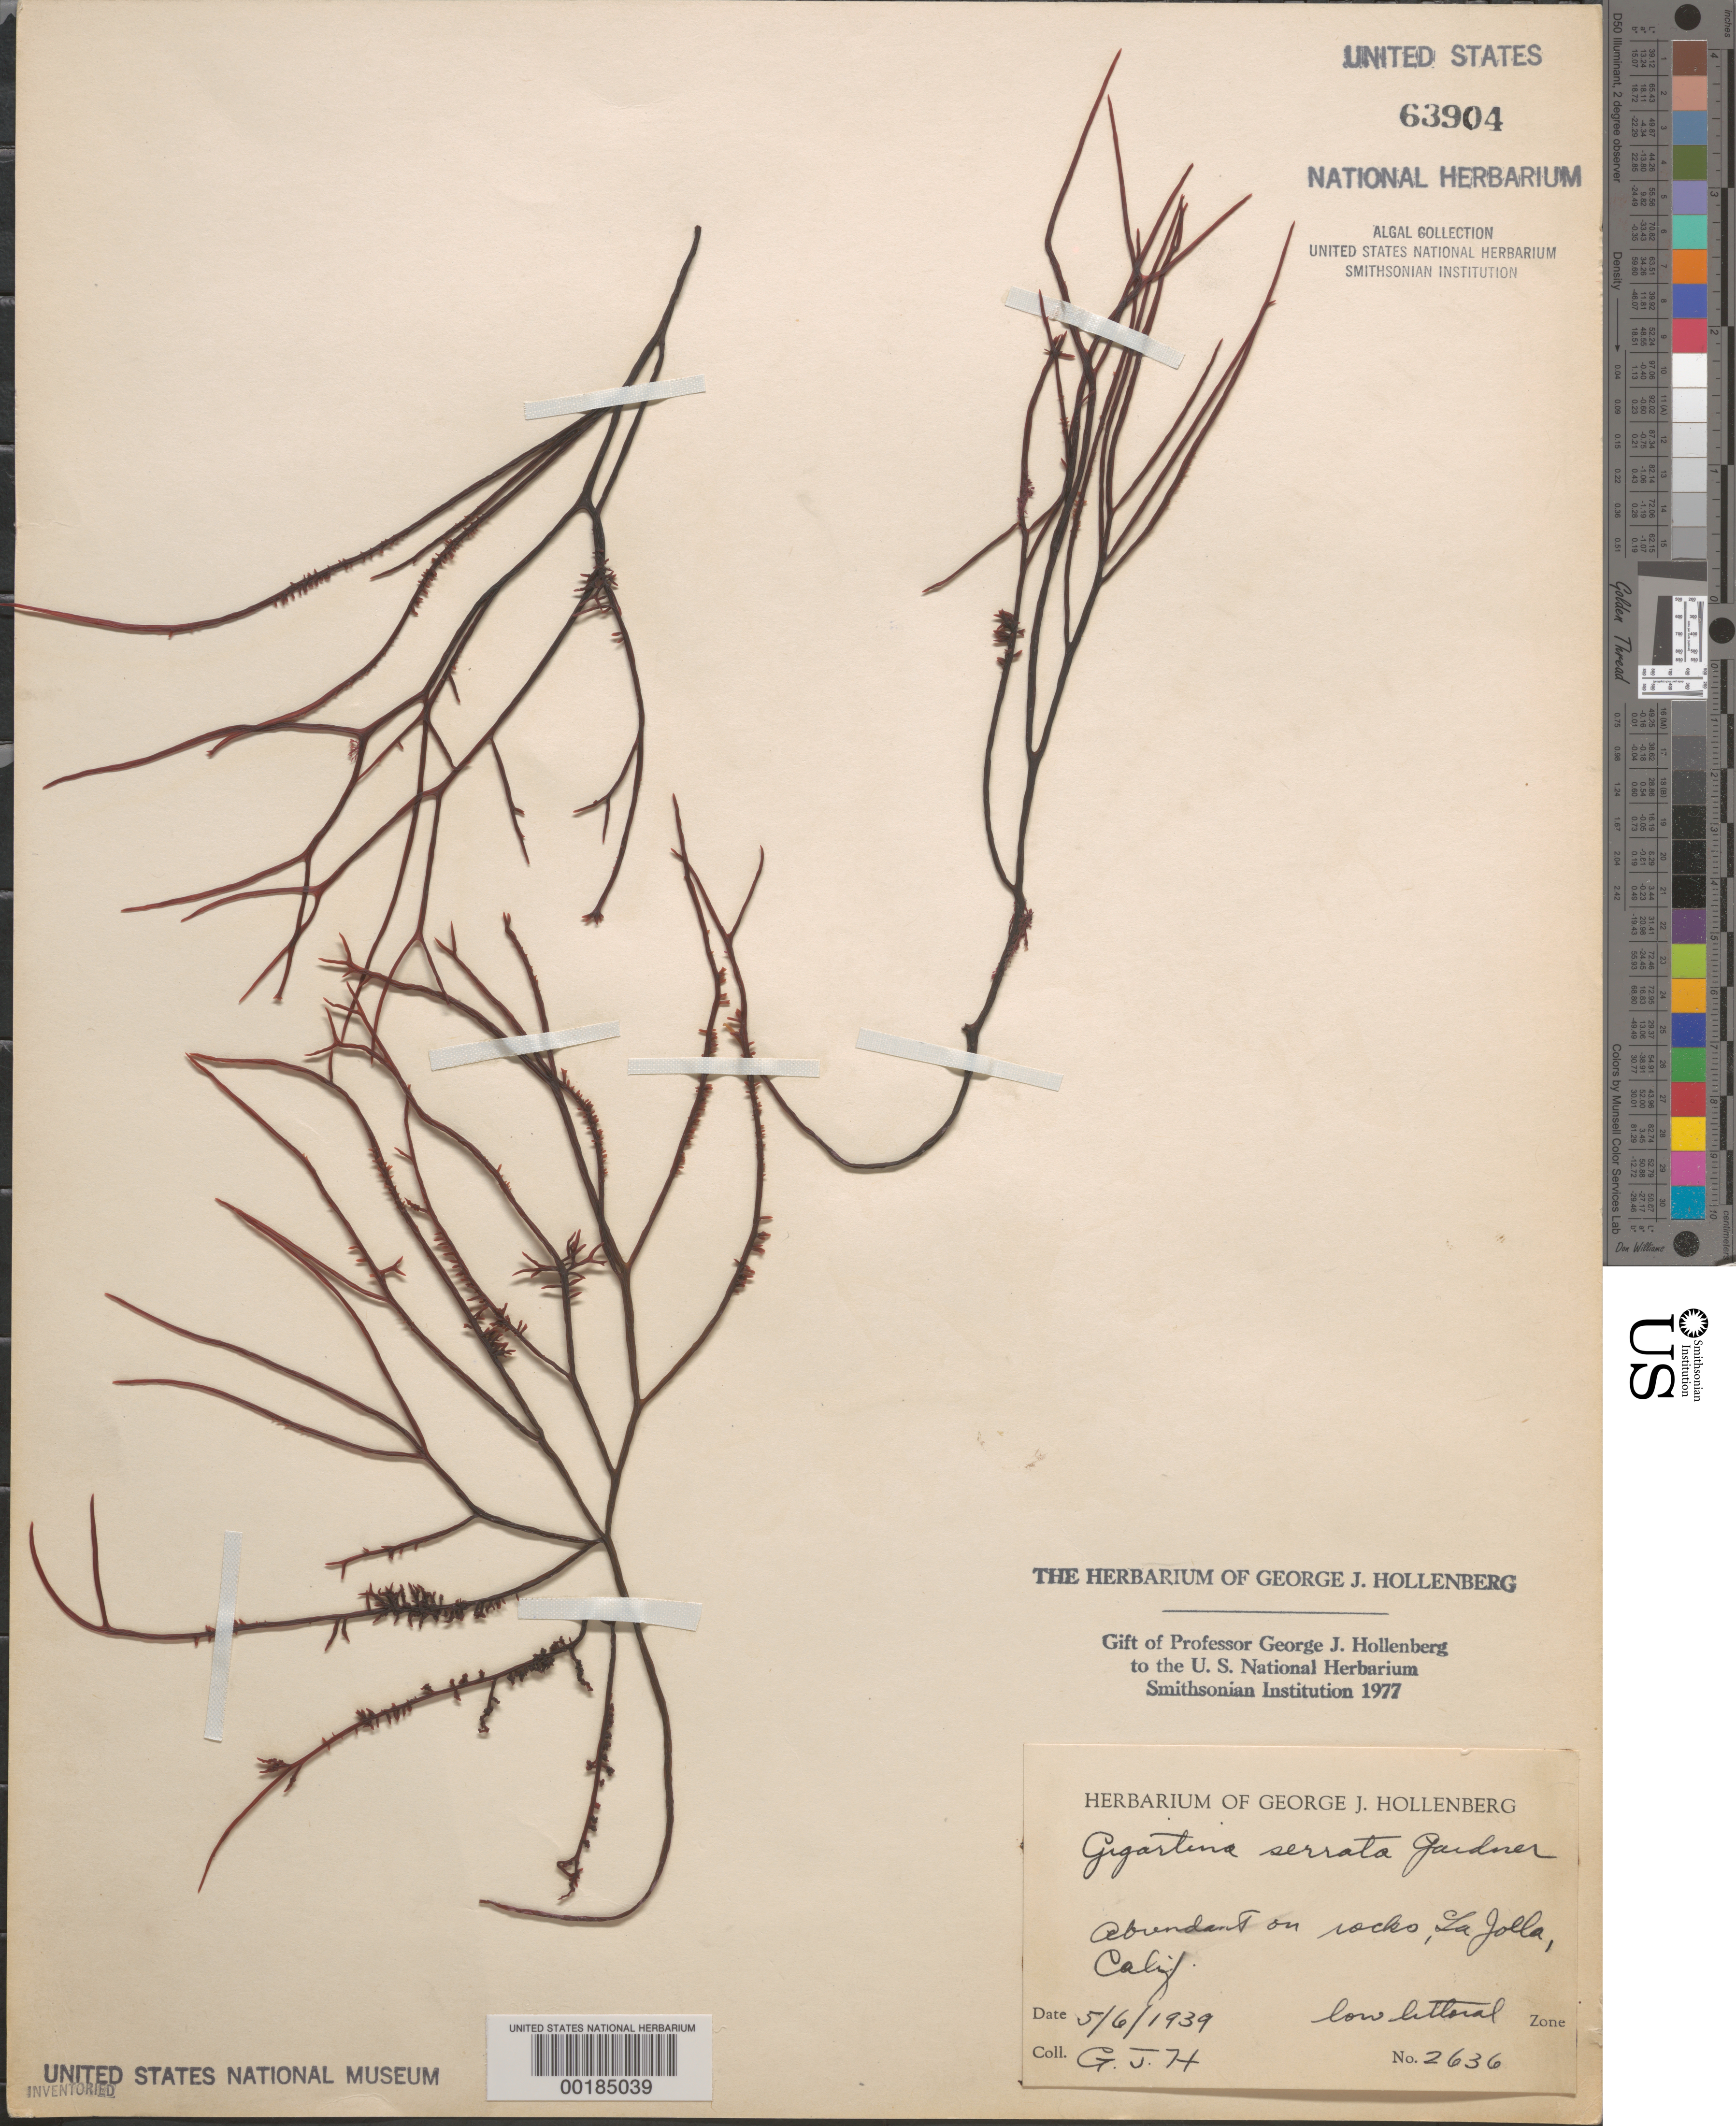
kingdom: Plantae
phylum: Rhodophyta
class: Florideophyceae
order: Gigartinales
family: Gigartinaceae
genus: Chondracanthus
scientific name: Chondracanthus serratus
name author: (N.L. Gardner) J.R. Hughey & Hommersand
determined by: Algae name updating Project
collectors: G. Hollenberg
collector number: GJH 2636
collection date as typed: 06 May 1939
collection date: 1939-05-06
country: United States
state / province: California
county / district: San Diego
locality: La Jolla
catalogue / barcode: US 63904